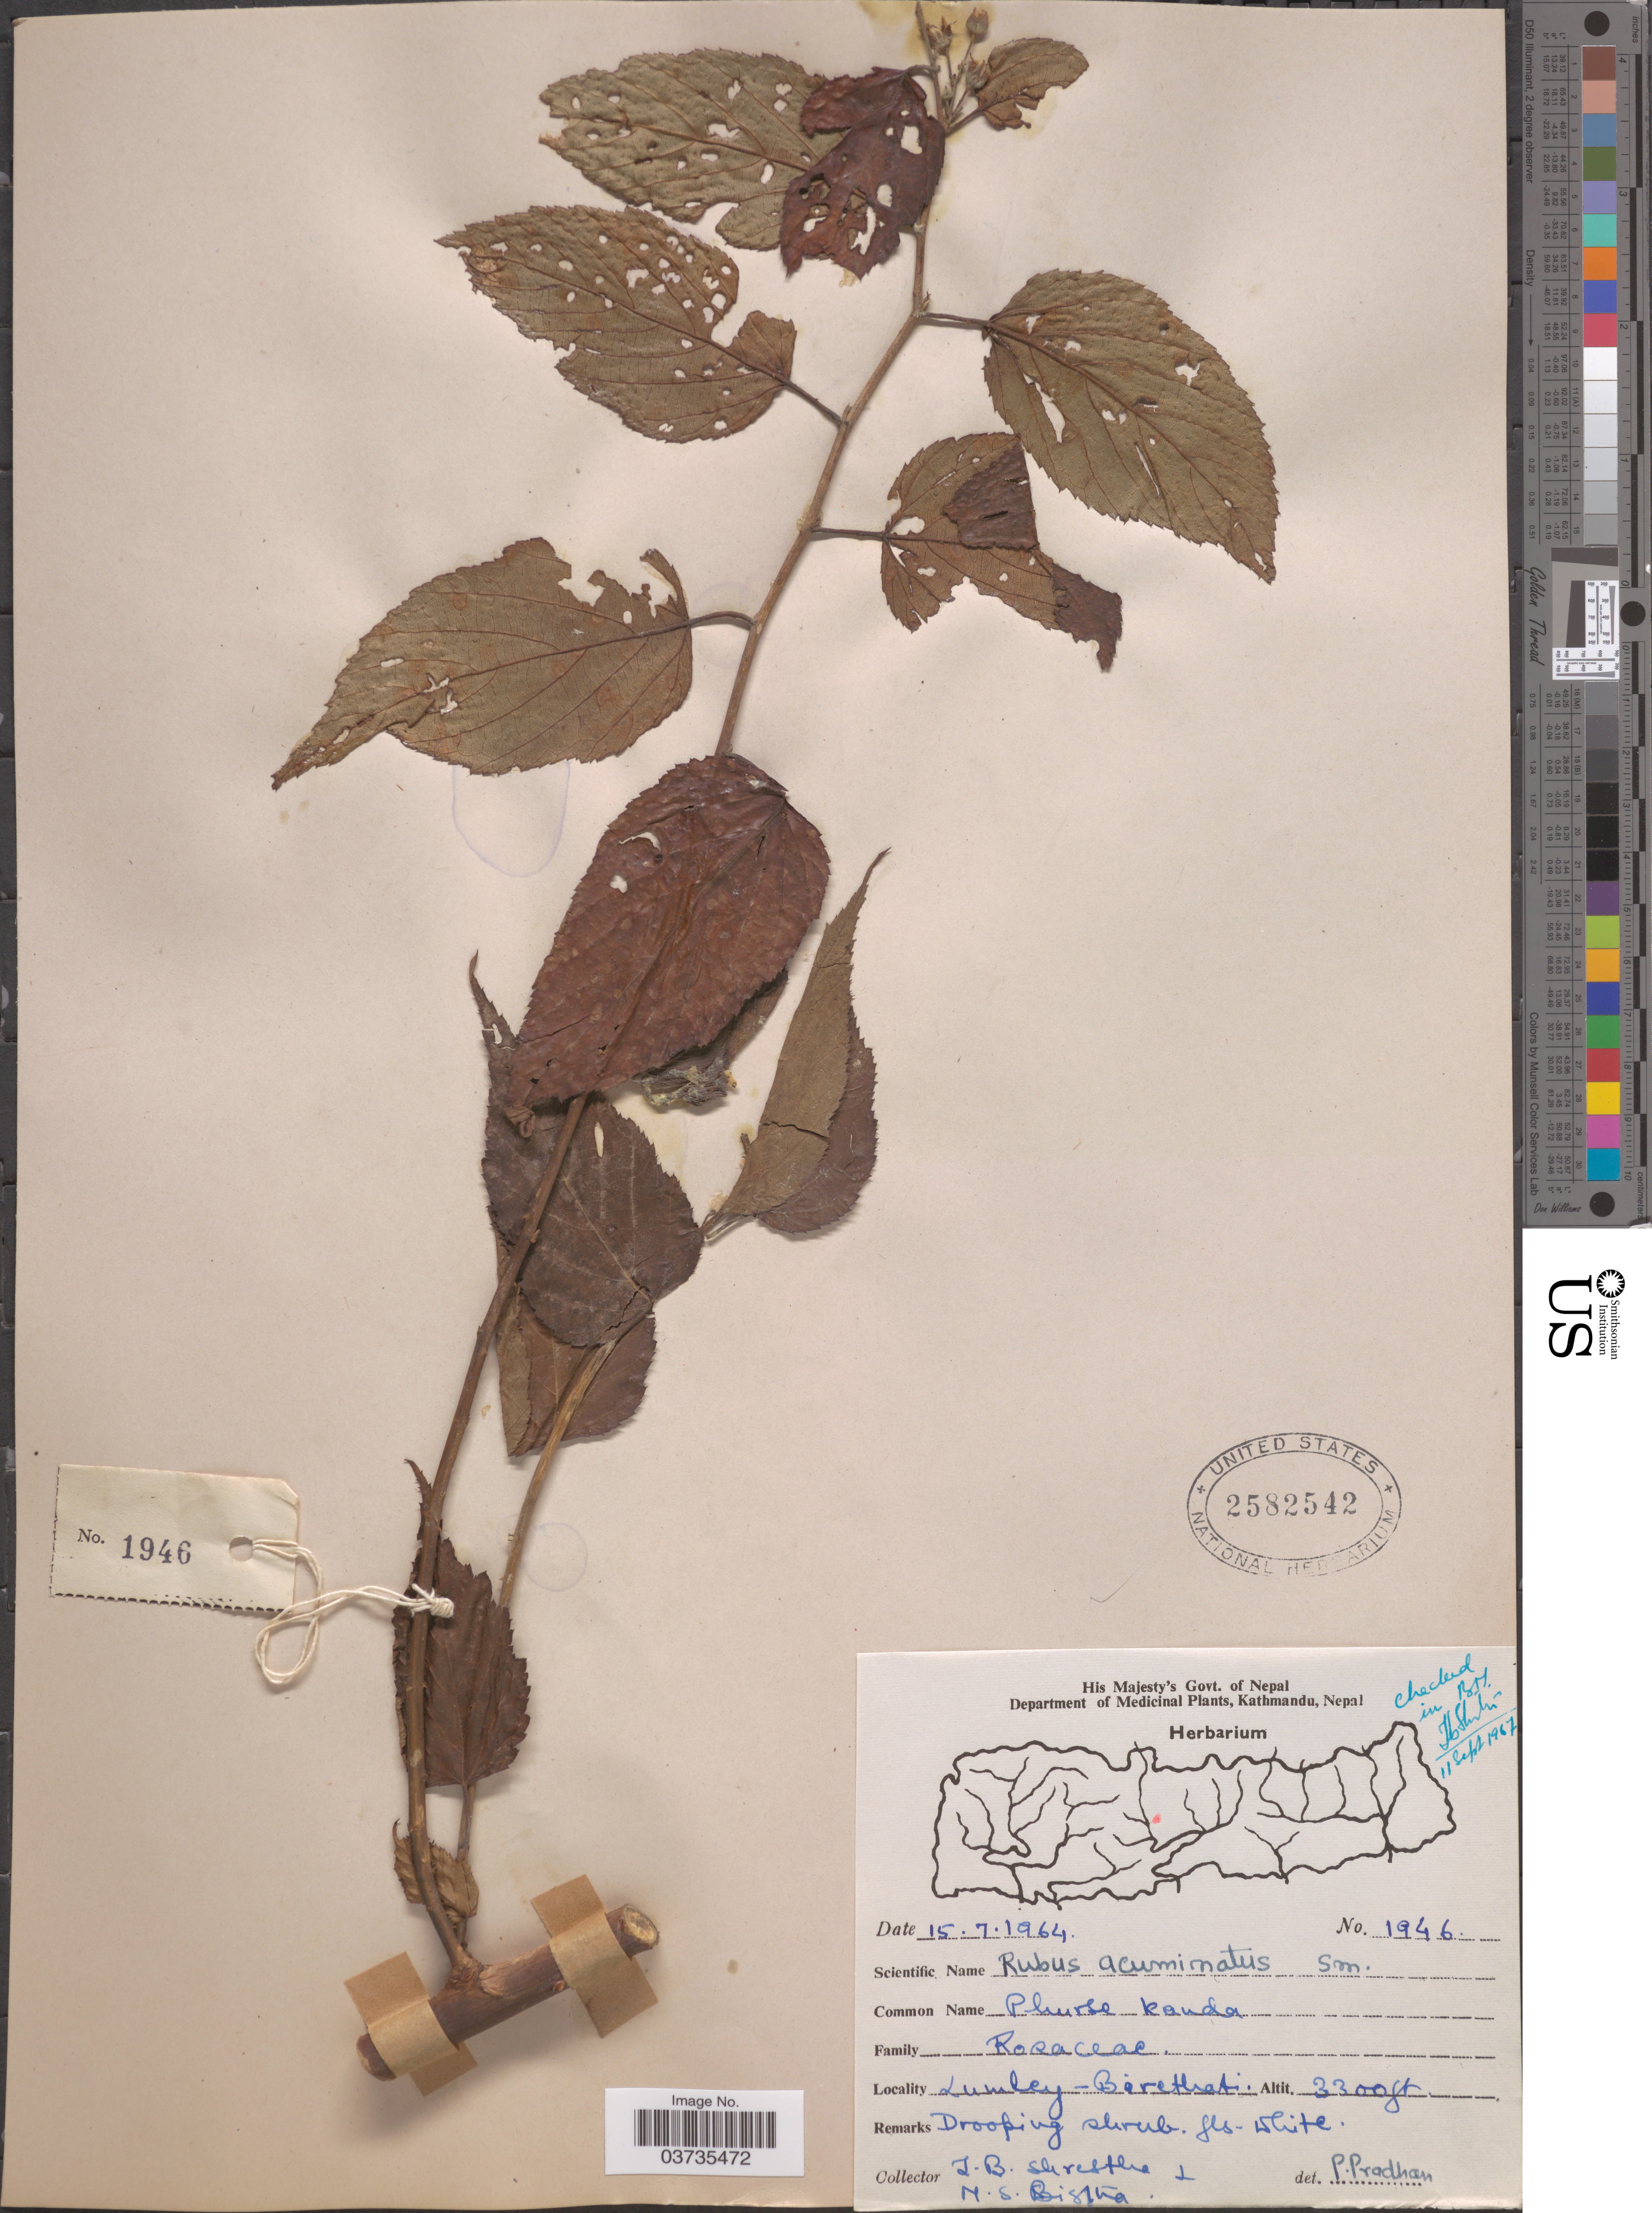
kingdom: Plantae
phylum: Tracheophyta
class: Magnoliopsida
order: Rosales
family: Rosaceae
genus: Rubus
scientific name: Rubus acuminatus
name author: Sm.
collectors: T. B. Shrestha & M. Bistha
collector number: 1946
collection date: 1964-07-15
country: Nepal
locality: Lumley-Birethat.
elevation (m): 1006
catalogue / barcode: US 2582542